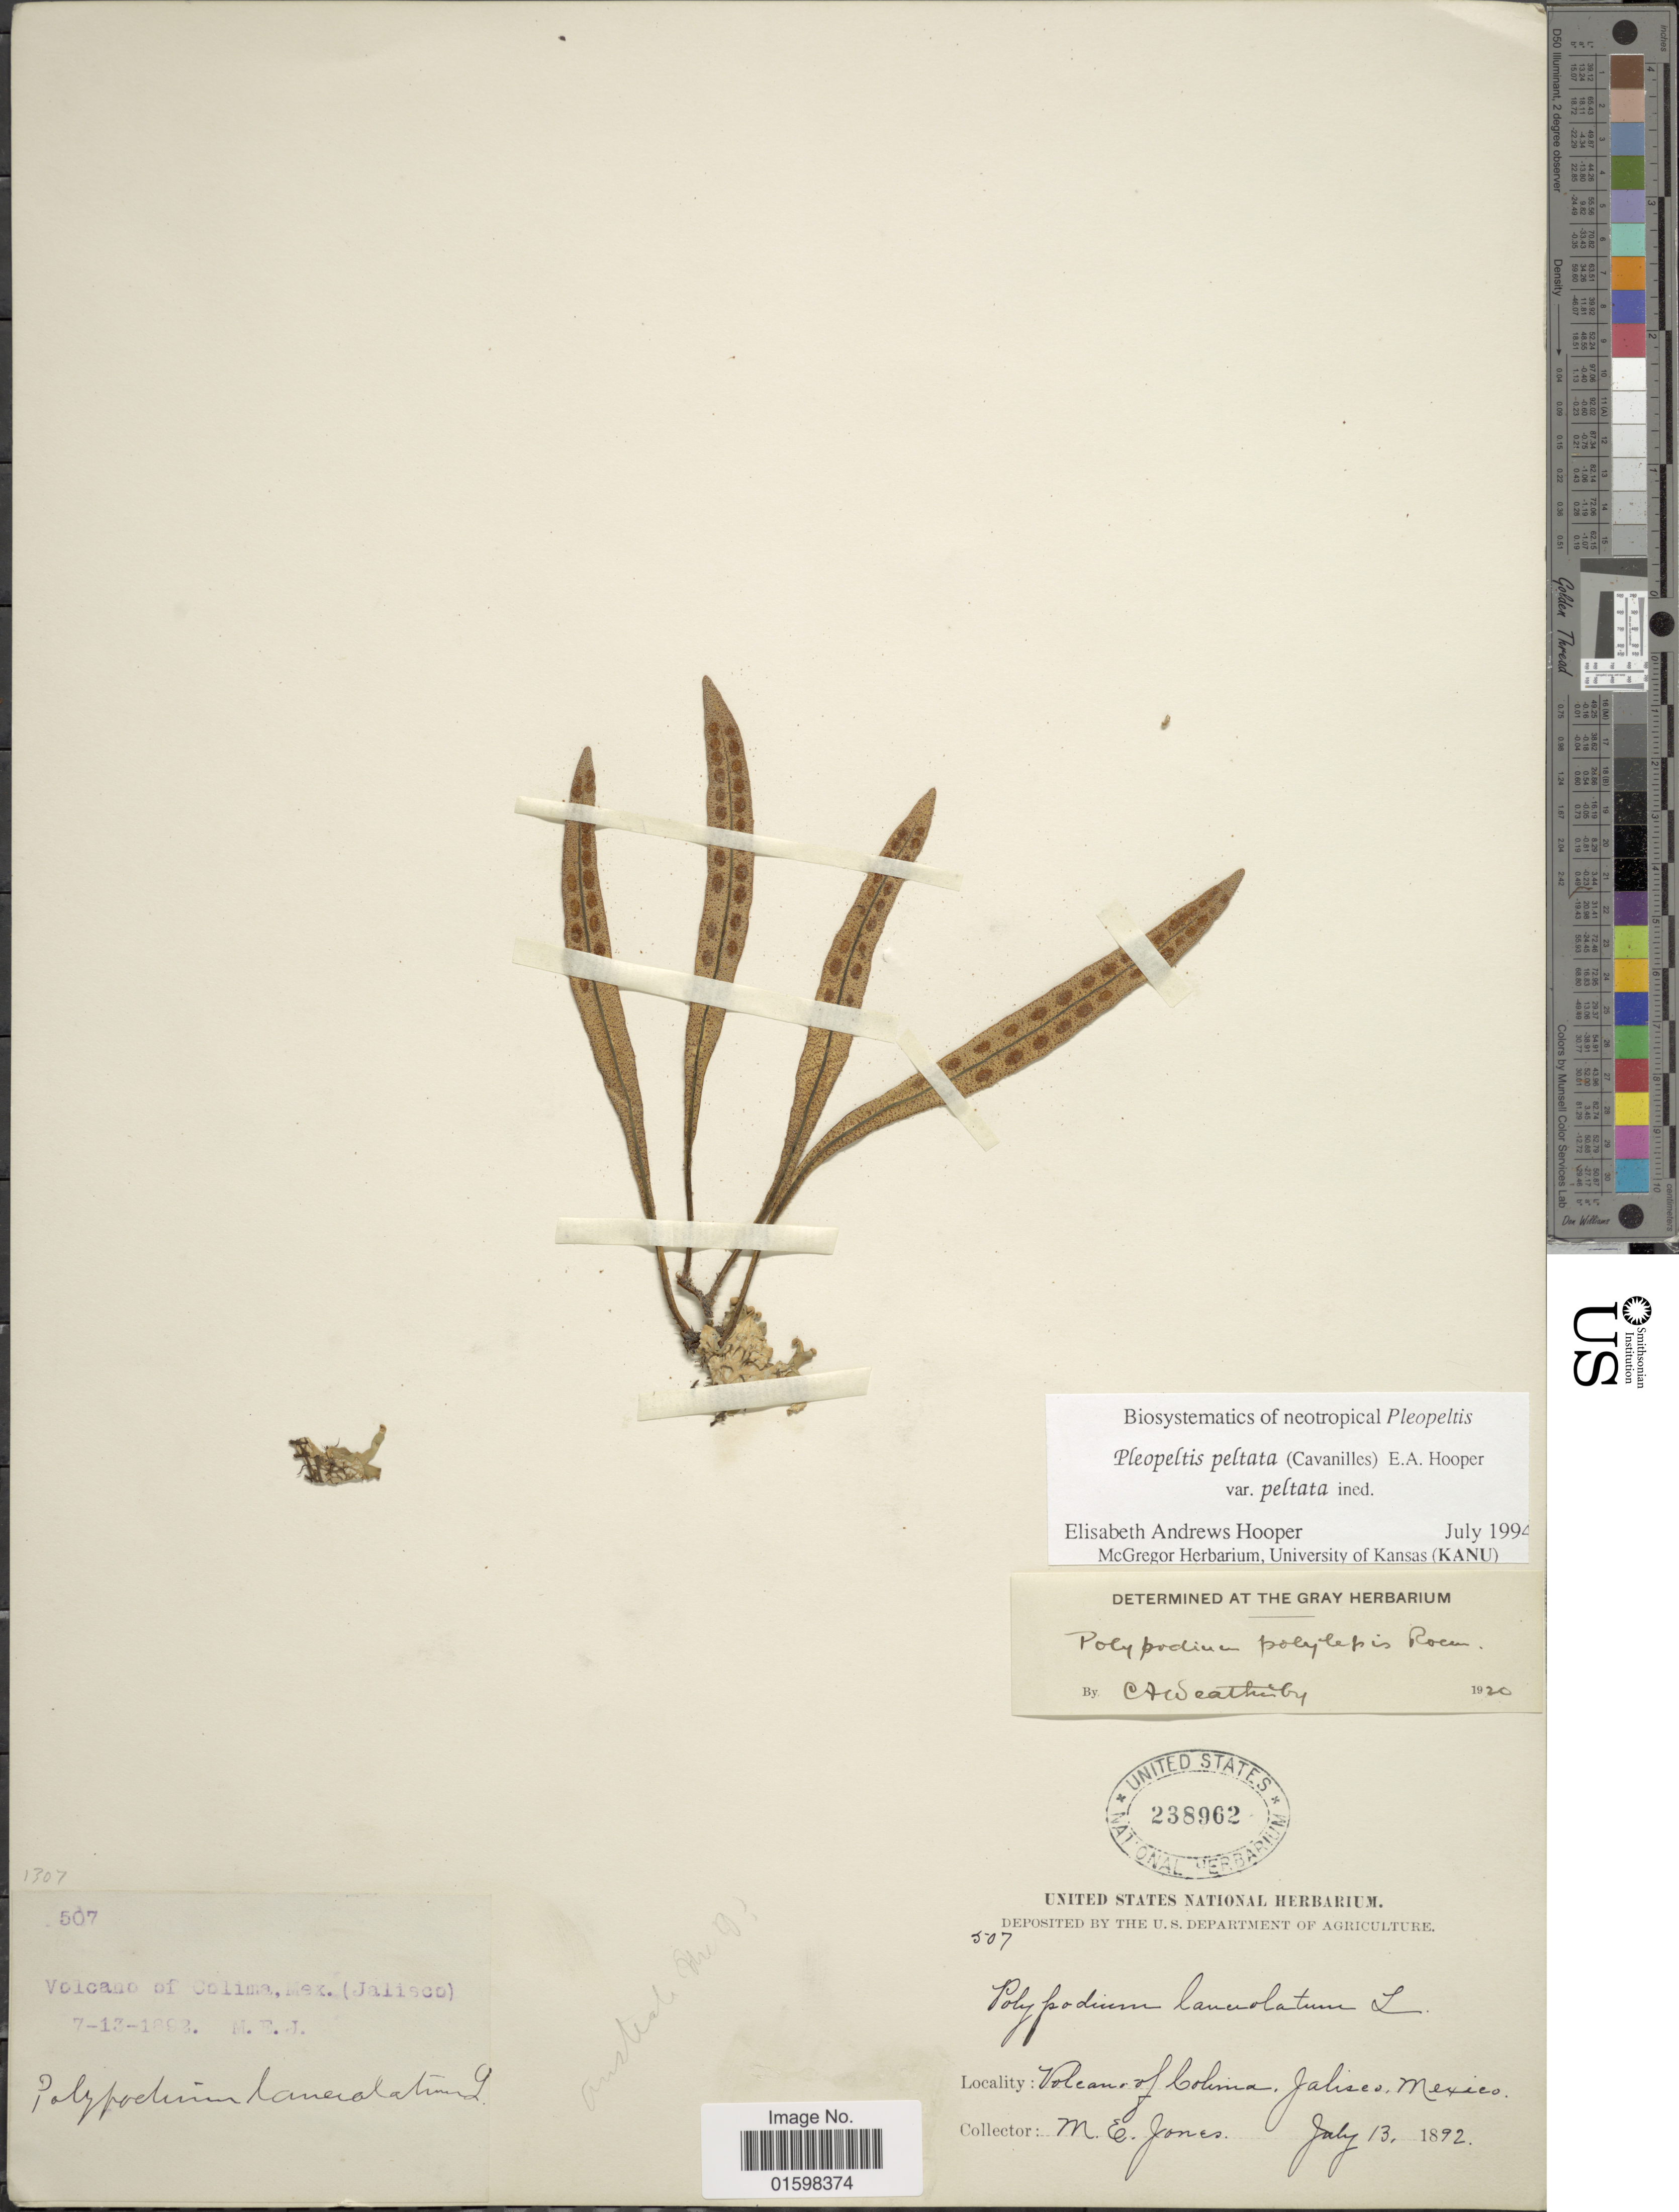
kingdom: Plantae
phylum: Tracheophyta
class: Polypodiopsida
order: Polypodiales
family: Polypodiaceae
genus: Pleopeltis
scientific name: Pleopeltis polylepis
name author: (Roem. ex Kunze) T. Moore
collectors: M. E. Jones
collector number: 507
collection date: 1892-07-13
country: Mexico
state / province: Jalisco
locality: Volcano of Colima, Jalisco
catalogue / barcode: US 238962